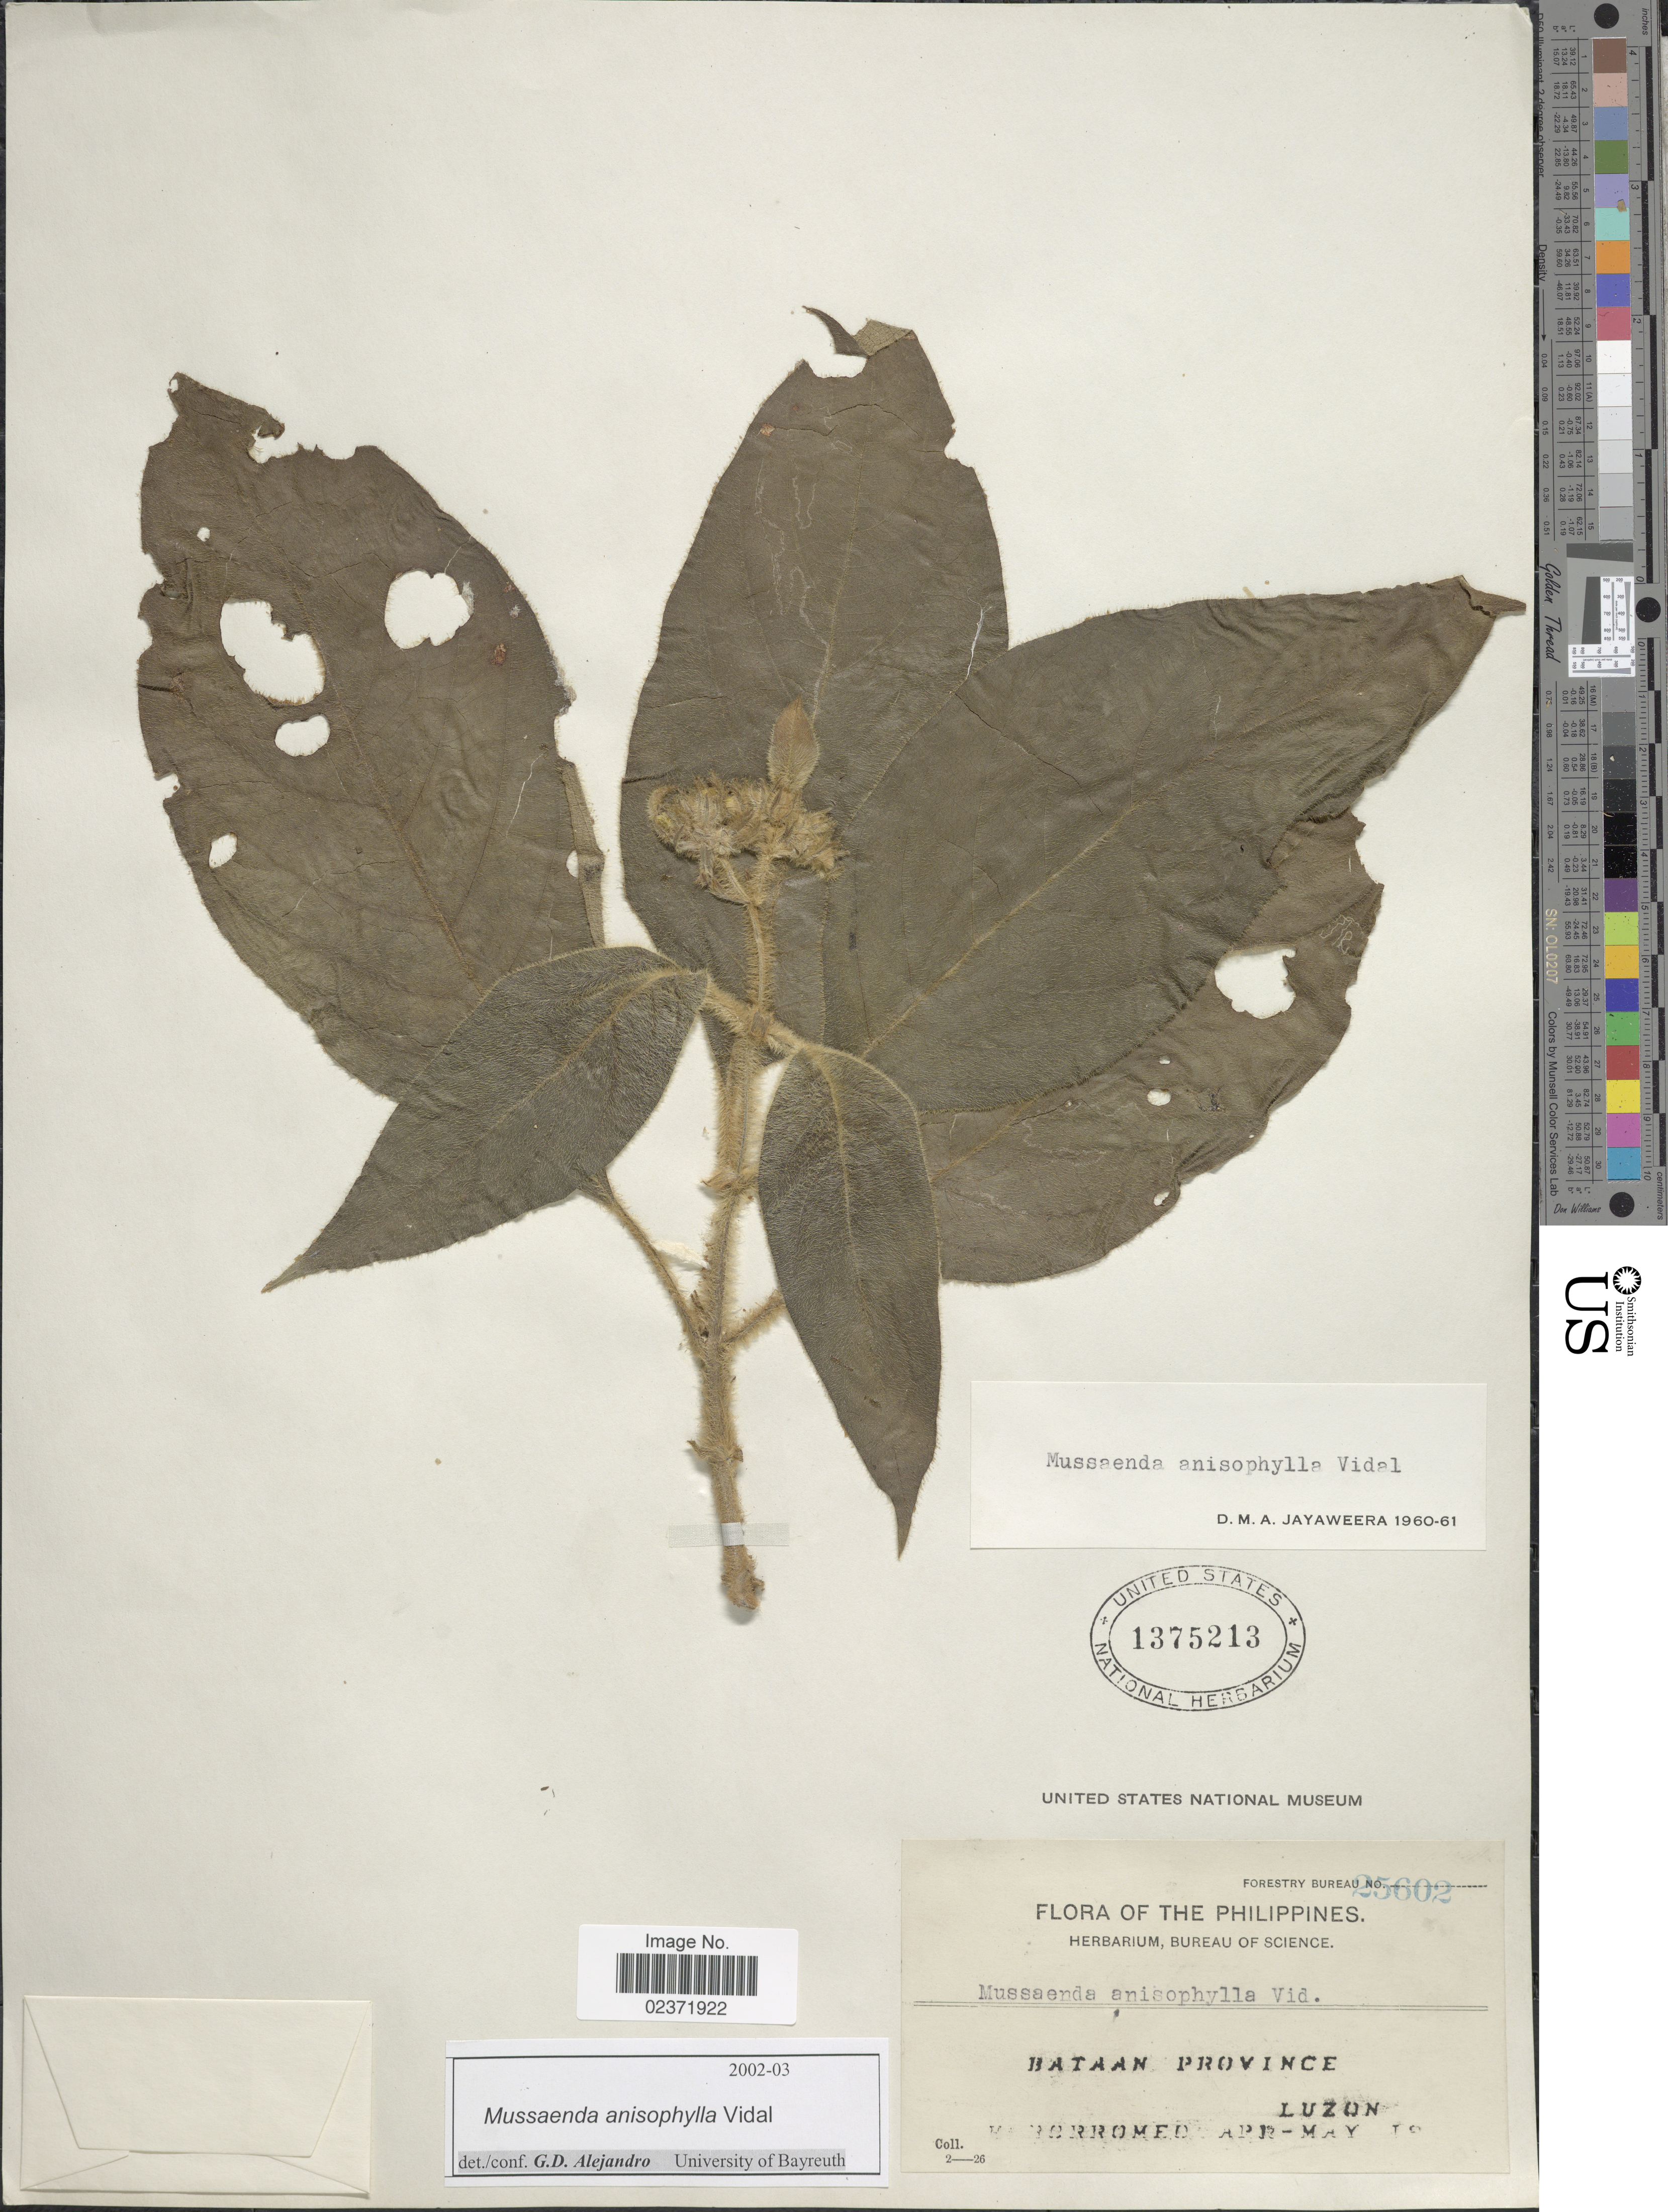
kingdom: Plantae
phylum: Tracheophyta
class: Magnoliopsida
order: Gentianales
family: Rubiaceae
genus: Mussaenda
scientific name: Mussaenda anisophylla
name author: S. Vidal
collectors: -. Borromeo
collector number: Forestry Bureau 25602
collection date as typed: Transcribed d/m/y: /4/18 to /5/18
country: Philippines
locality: Bataan Province, Luzon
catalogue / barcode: US 1375213